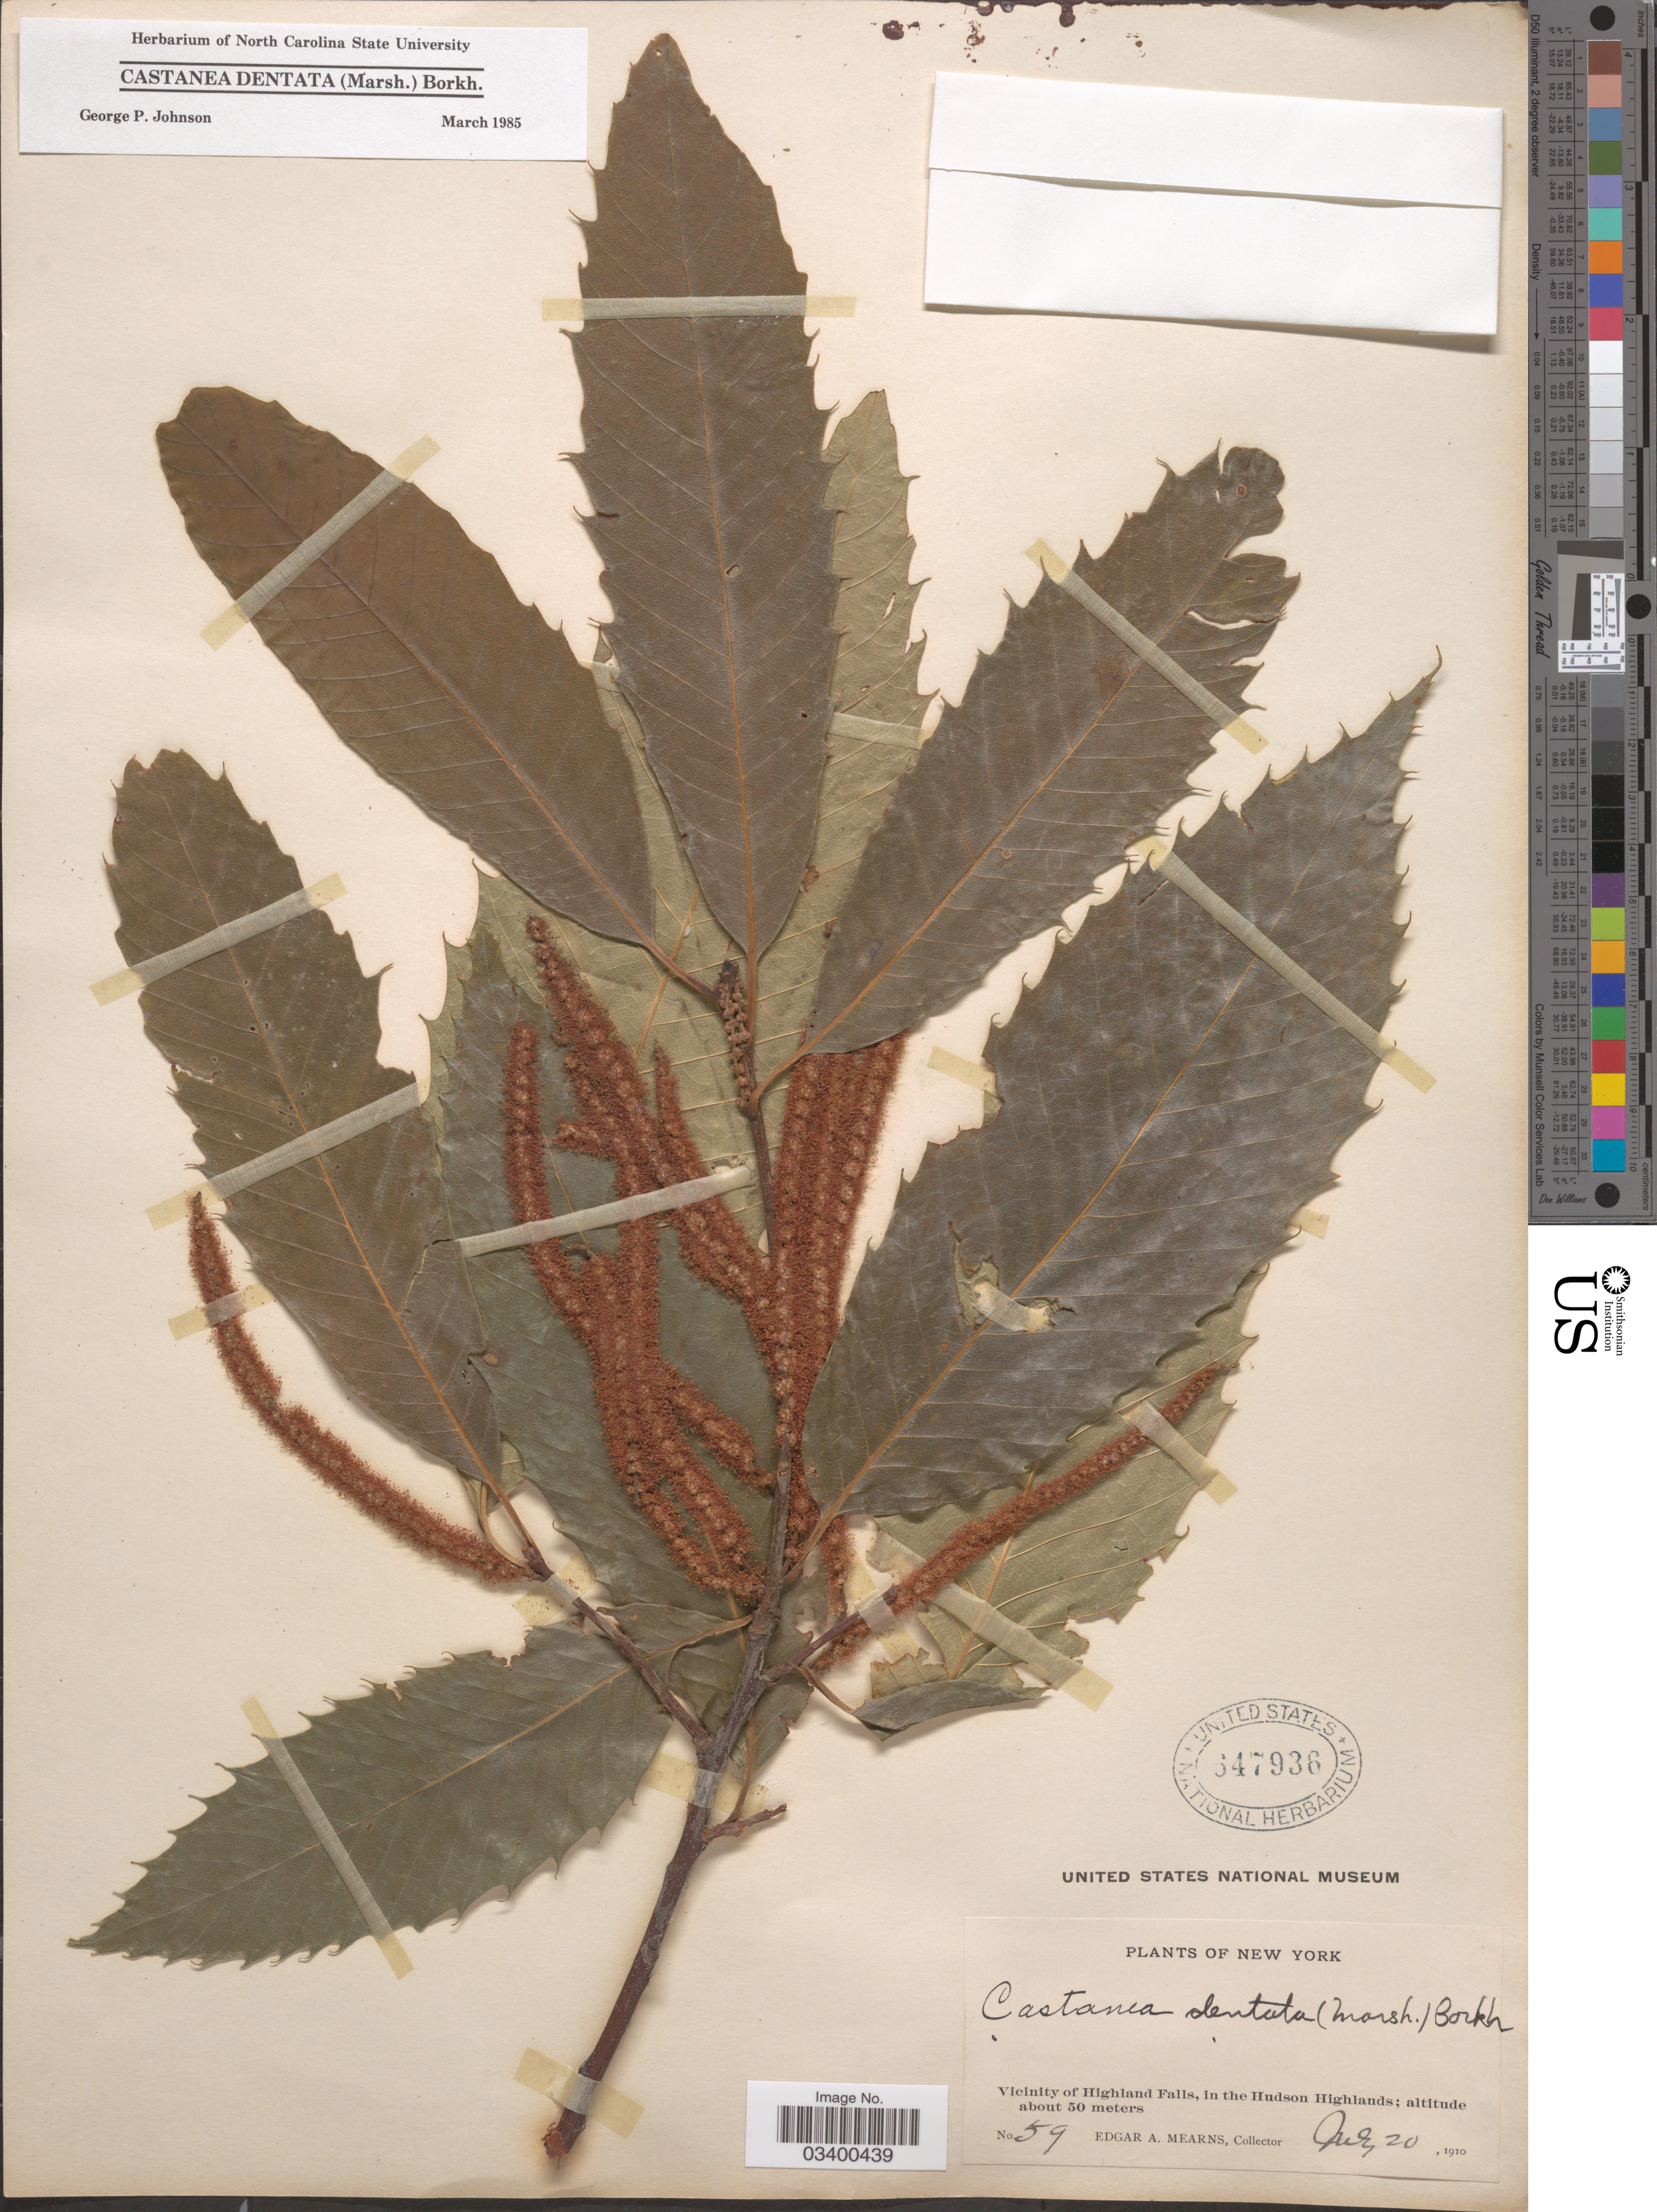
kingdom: Plantae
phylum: Tracheophyta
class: Magnoliopsida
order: Fagales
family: Fagaceae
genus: Castanea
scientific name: Castanea dentata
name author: (Marshall) Borkh.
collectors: E. A. Mearns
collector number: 59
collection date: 1910-07-20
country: United States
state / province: New York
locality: Vicinity of Highland Falls, in the Hudson Highlands.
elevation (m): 50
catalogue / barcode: US 647936